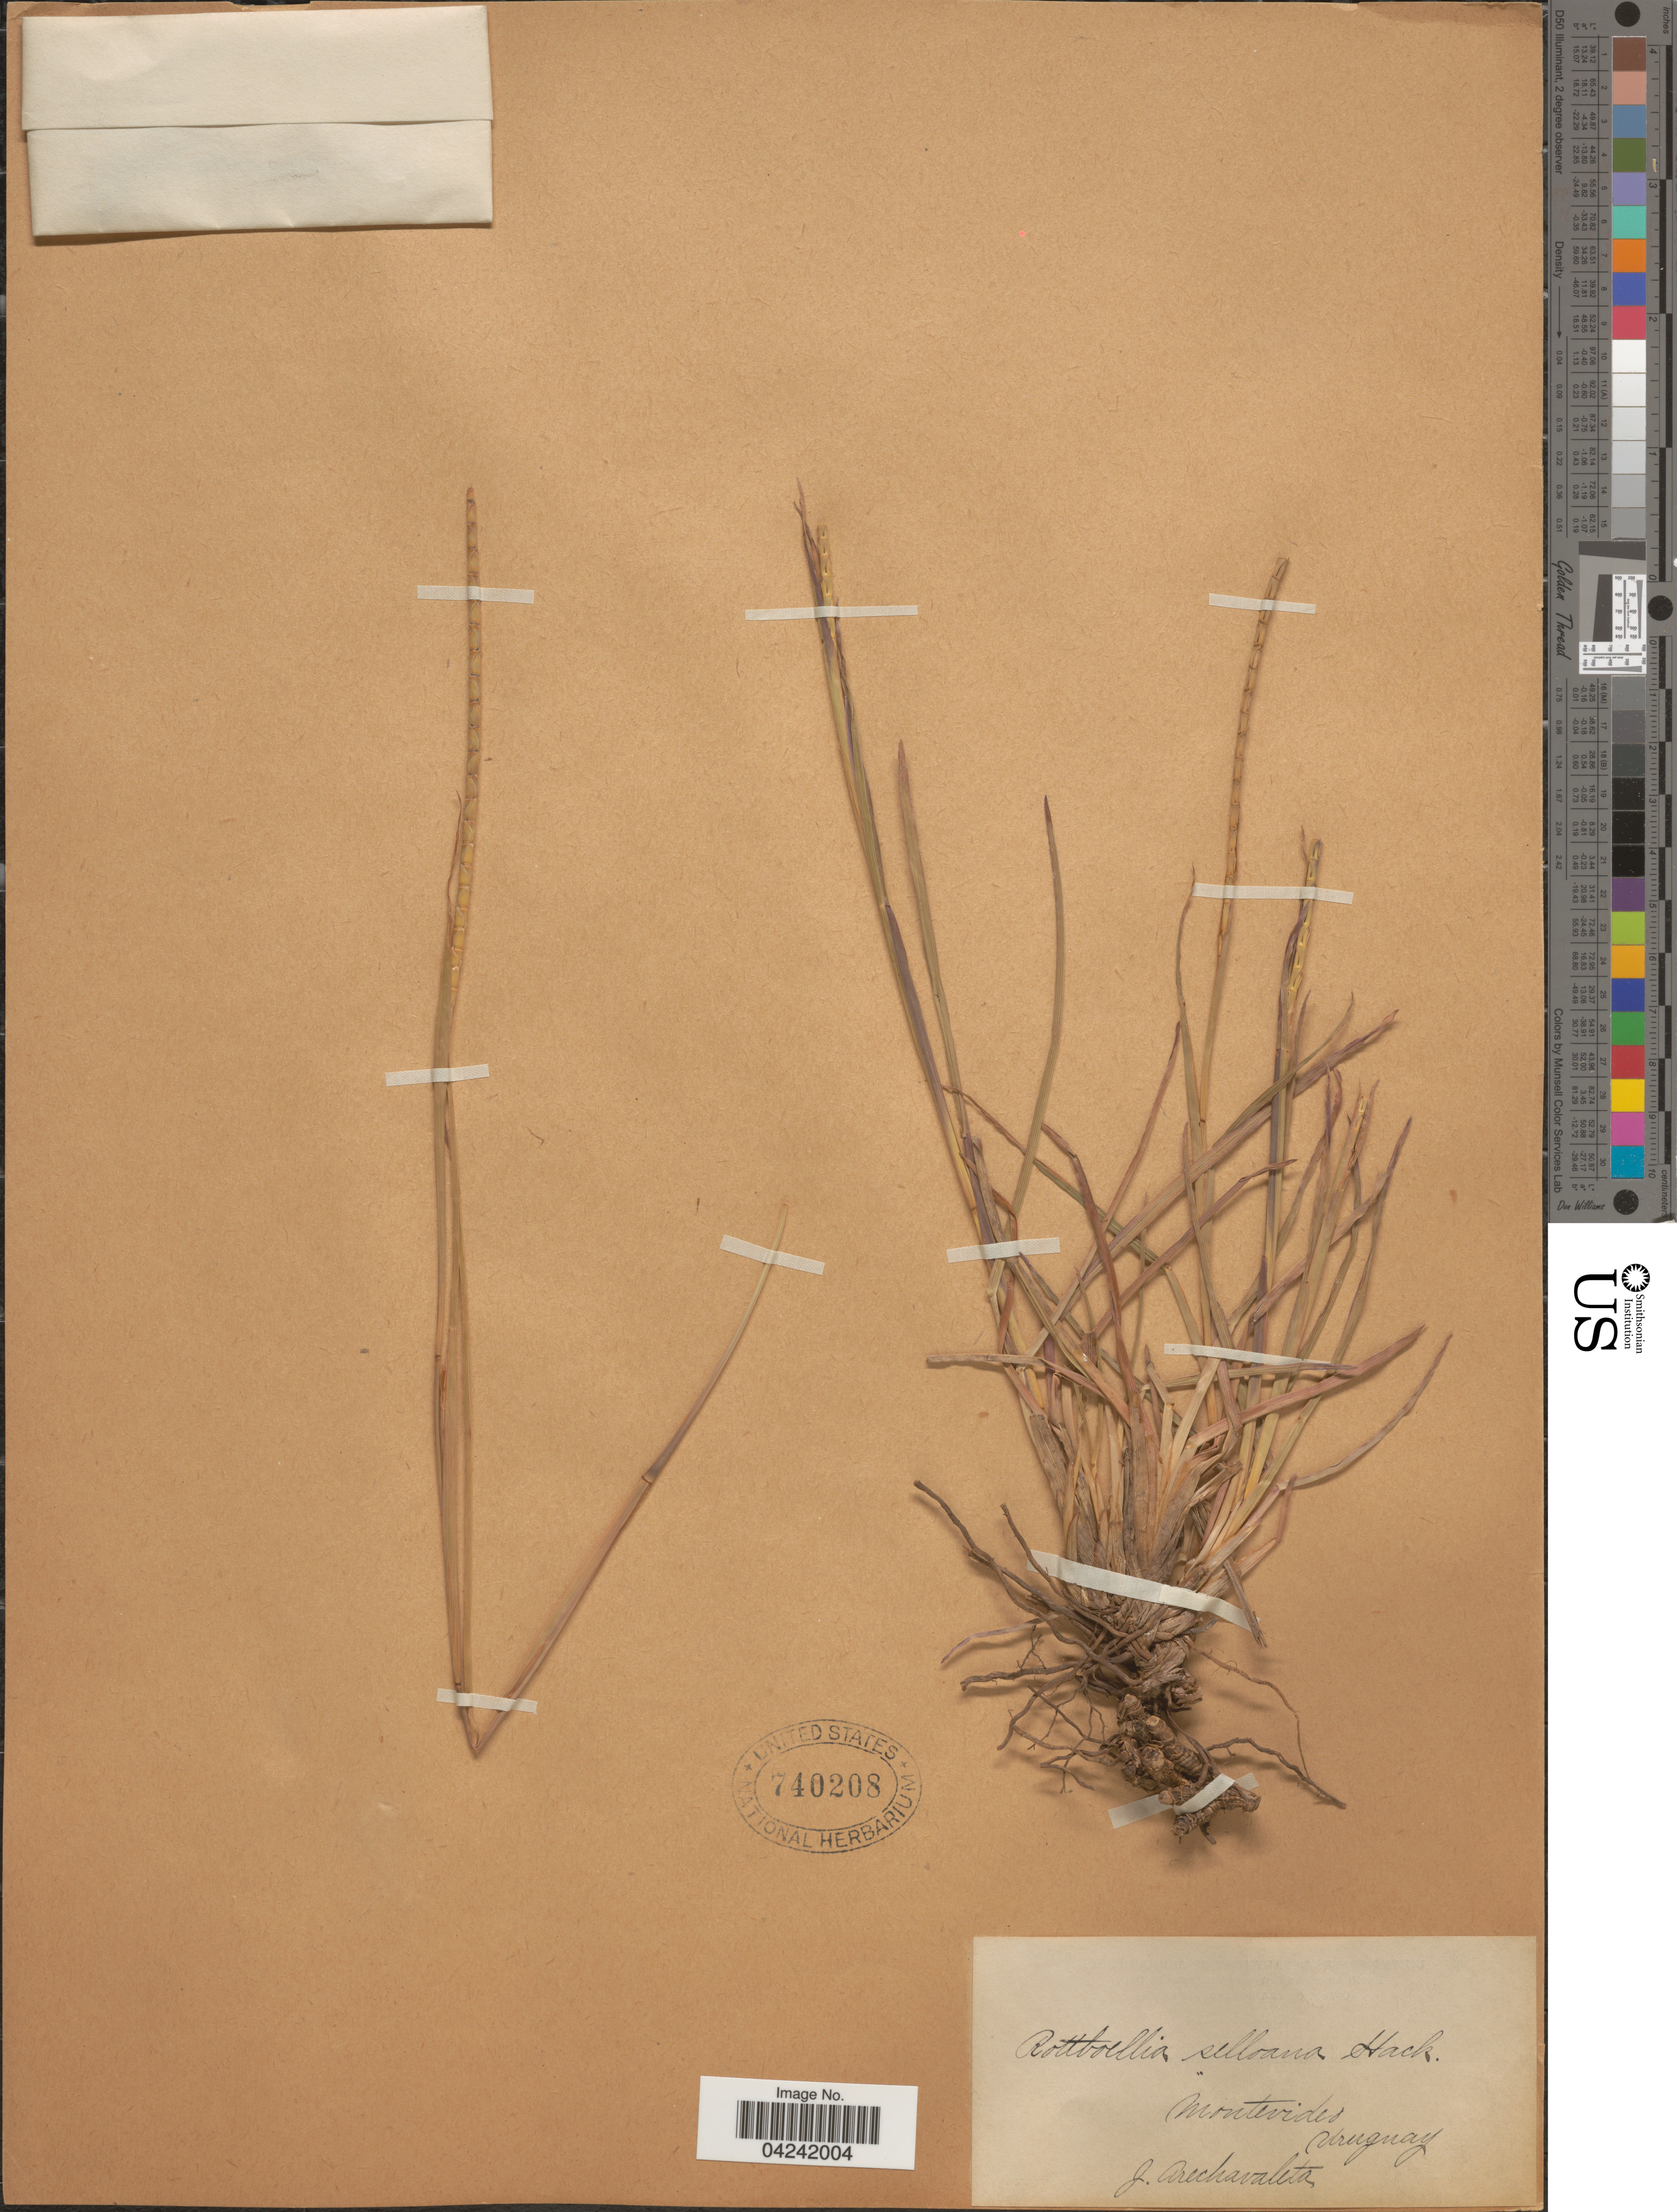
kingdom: Plantae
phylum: Tracheophyta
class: Liliopsida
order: Poales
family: Poaceae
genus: Mnesithea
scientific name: Mnesithea selloana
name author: (Hack.) de Koning & Sosef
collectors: J. Arechavaleta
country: Uruguay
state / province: Montevideo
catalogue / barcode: US 740208